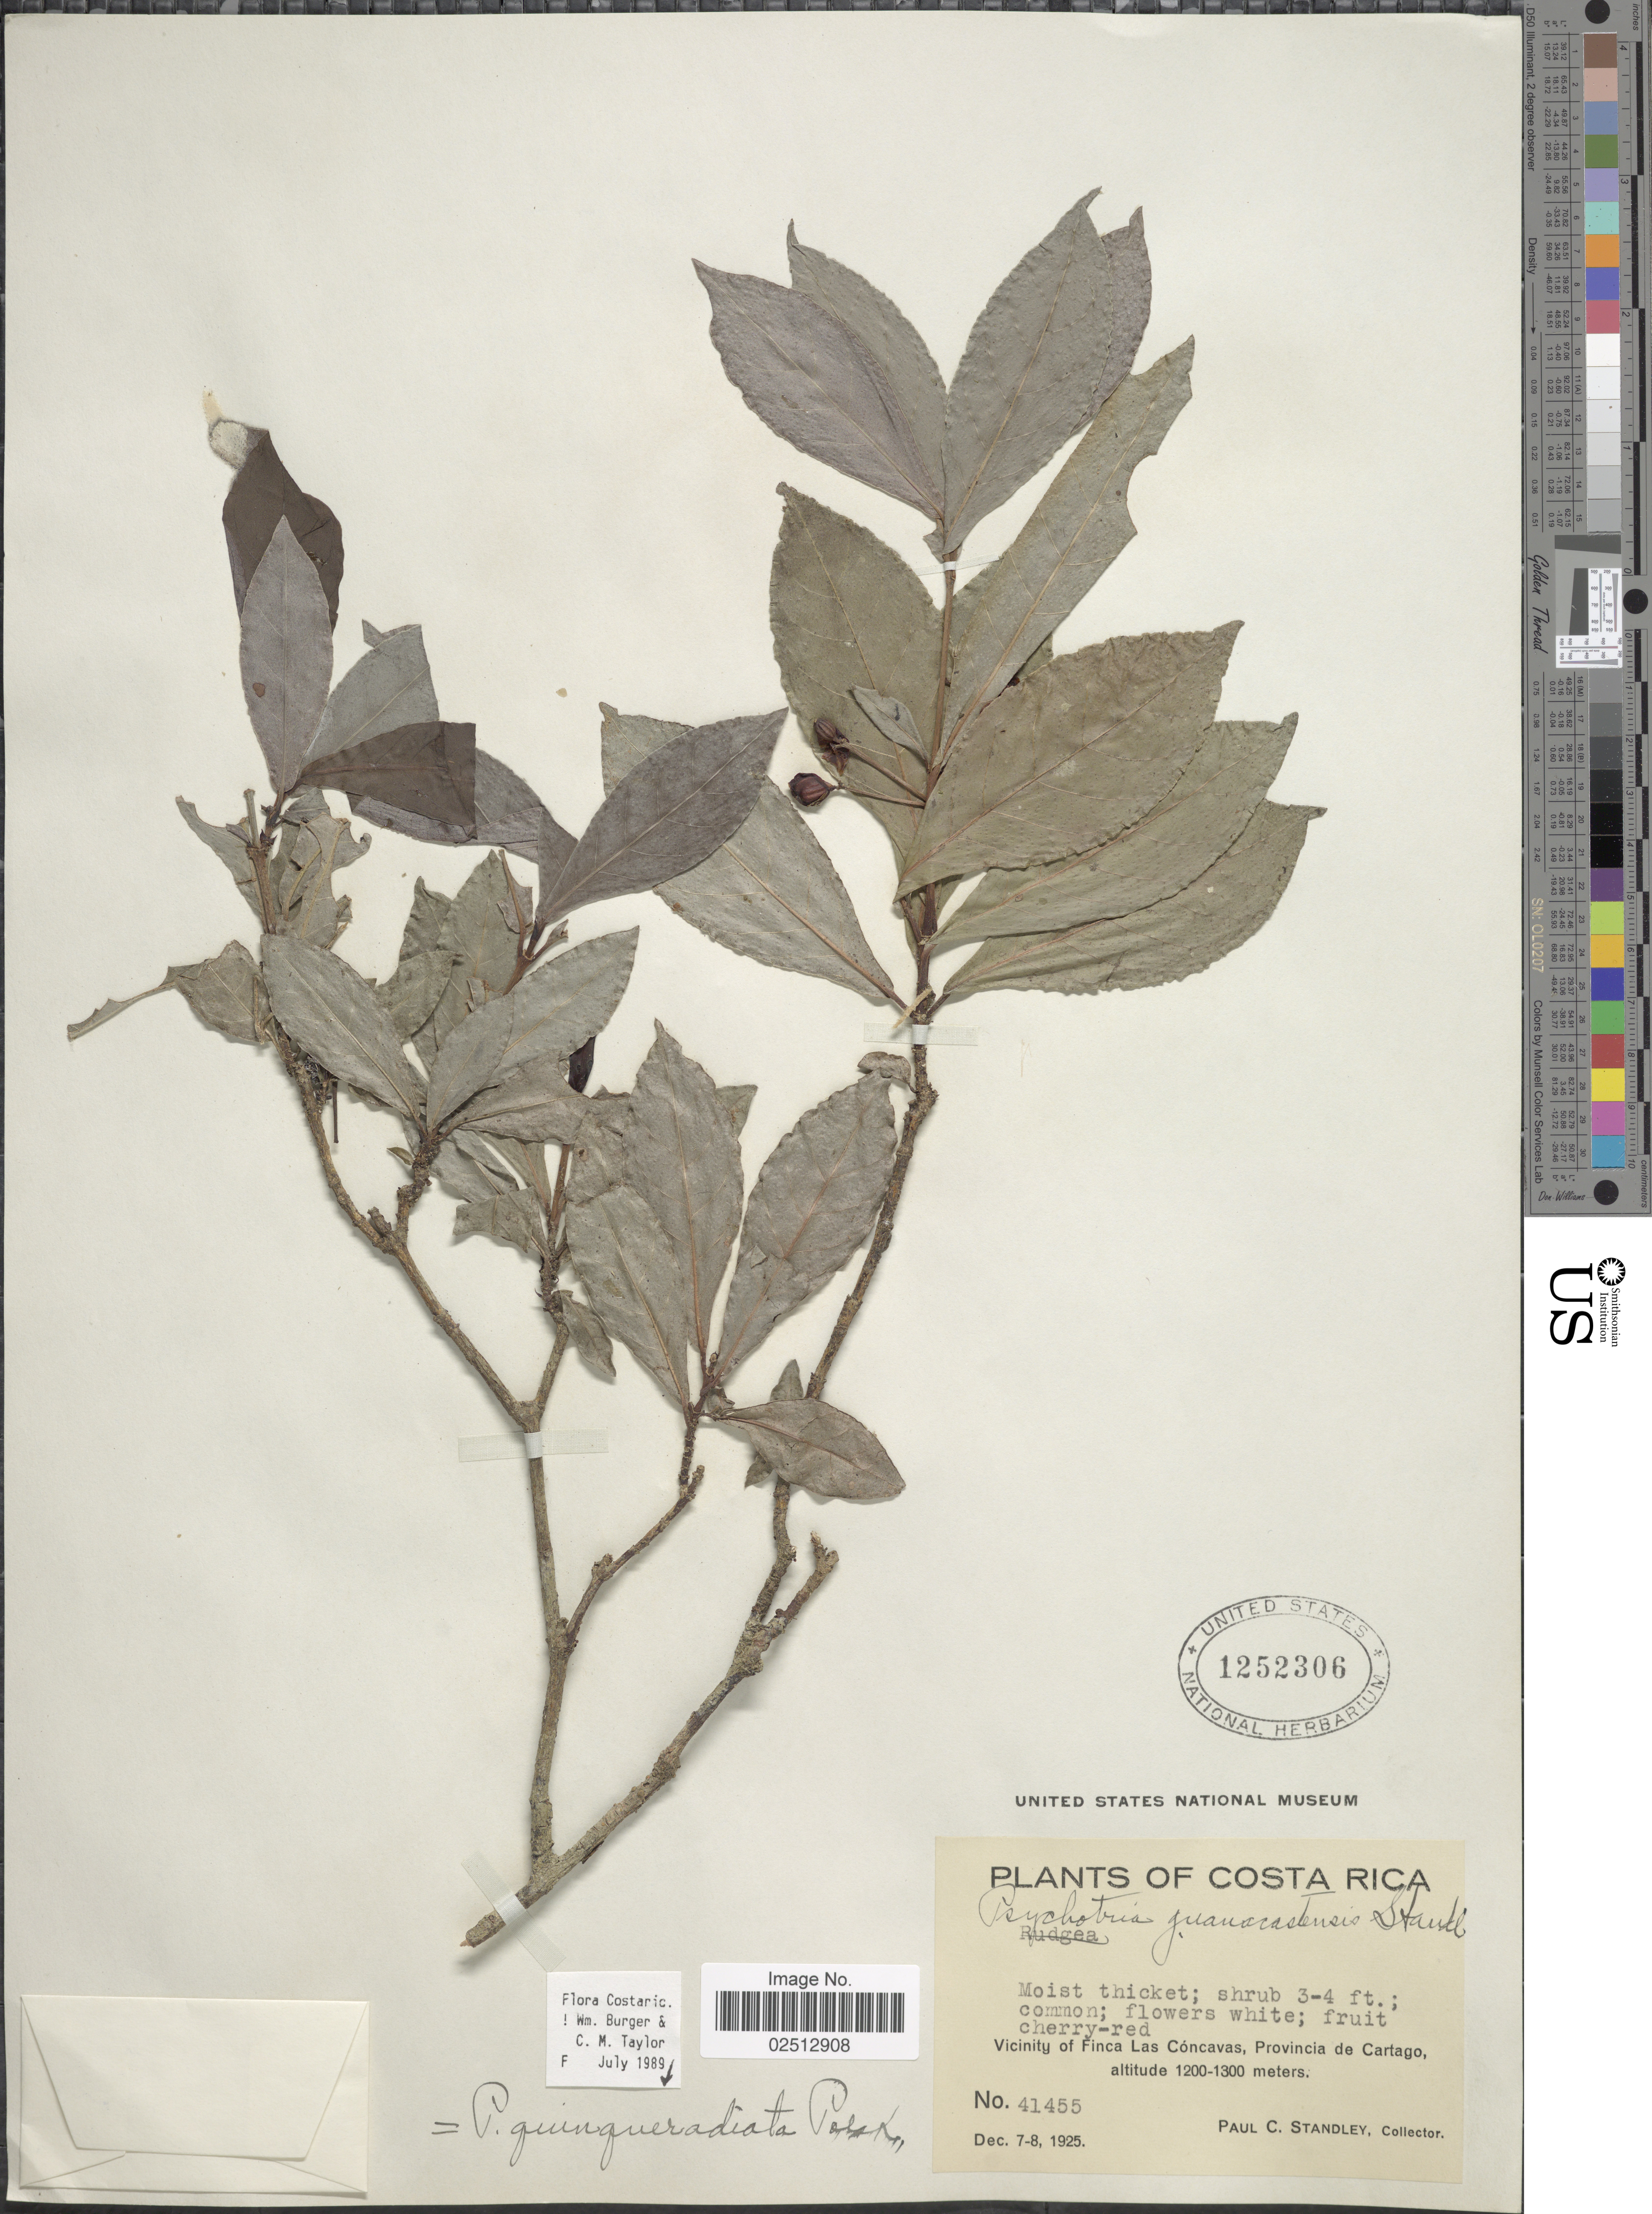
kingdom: Plantae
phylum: Tracheophyta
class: Magnoliopsida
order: Gentianales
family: Rubiaceae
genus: Psychotria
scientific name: Psychotria quinqueradiata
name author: Pol.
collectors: P. C. Standley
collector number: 41455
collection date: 1925-12-07/1925-12-08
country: Costa Rica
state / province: Cartago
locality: Vicinity of Finca Las Concavas, Provincia de Cartago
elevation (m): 1200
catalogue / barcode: US 1252306